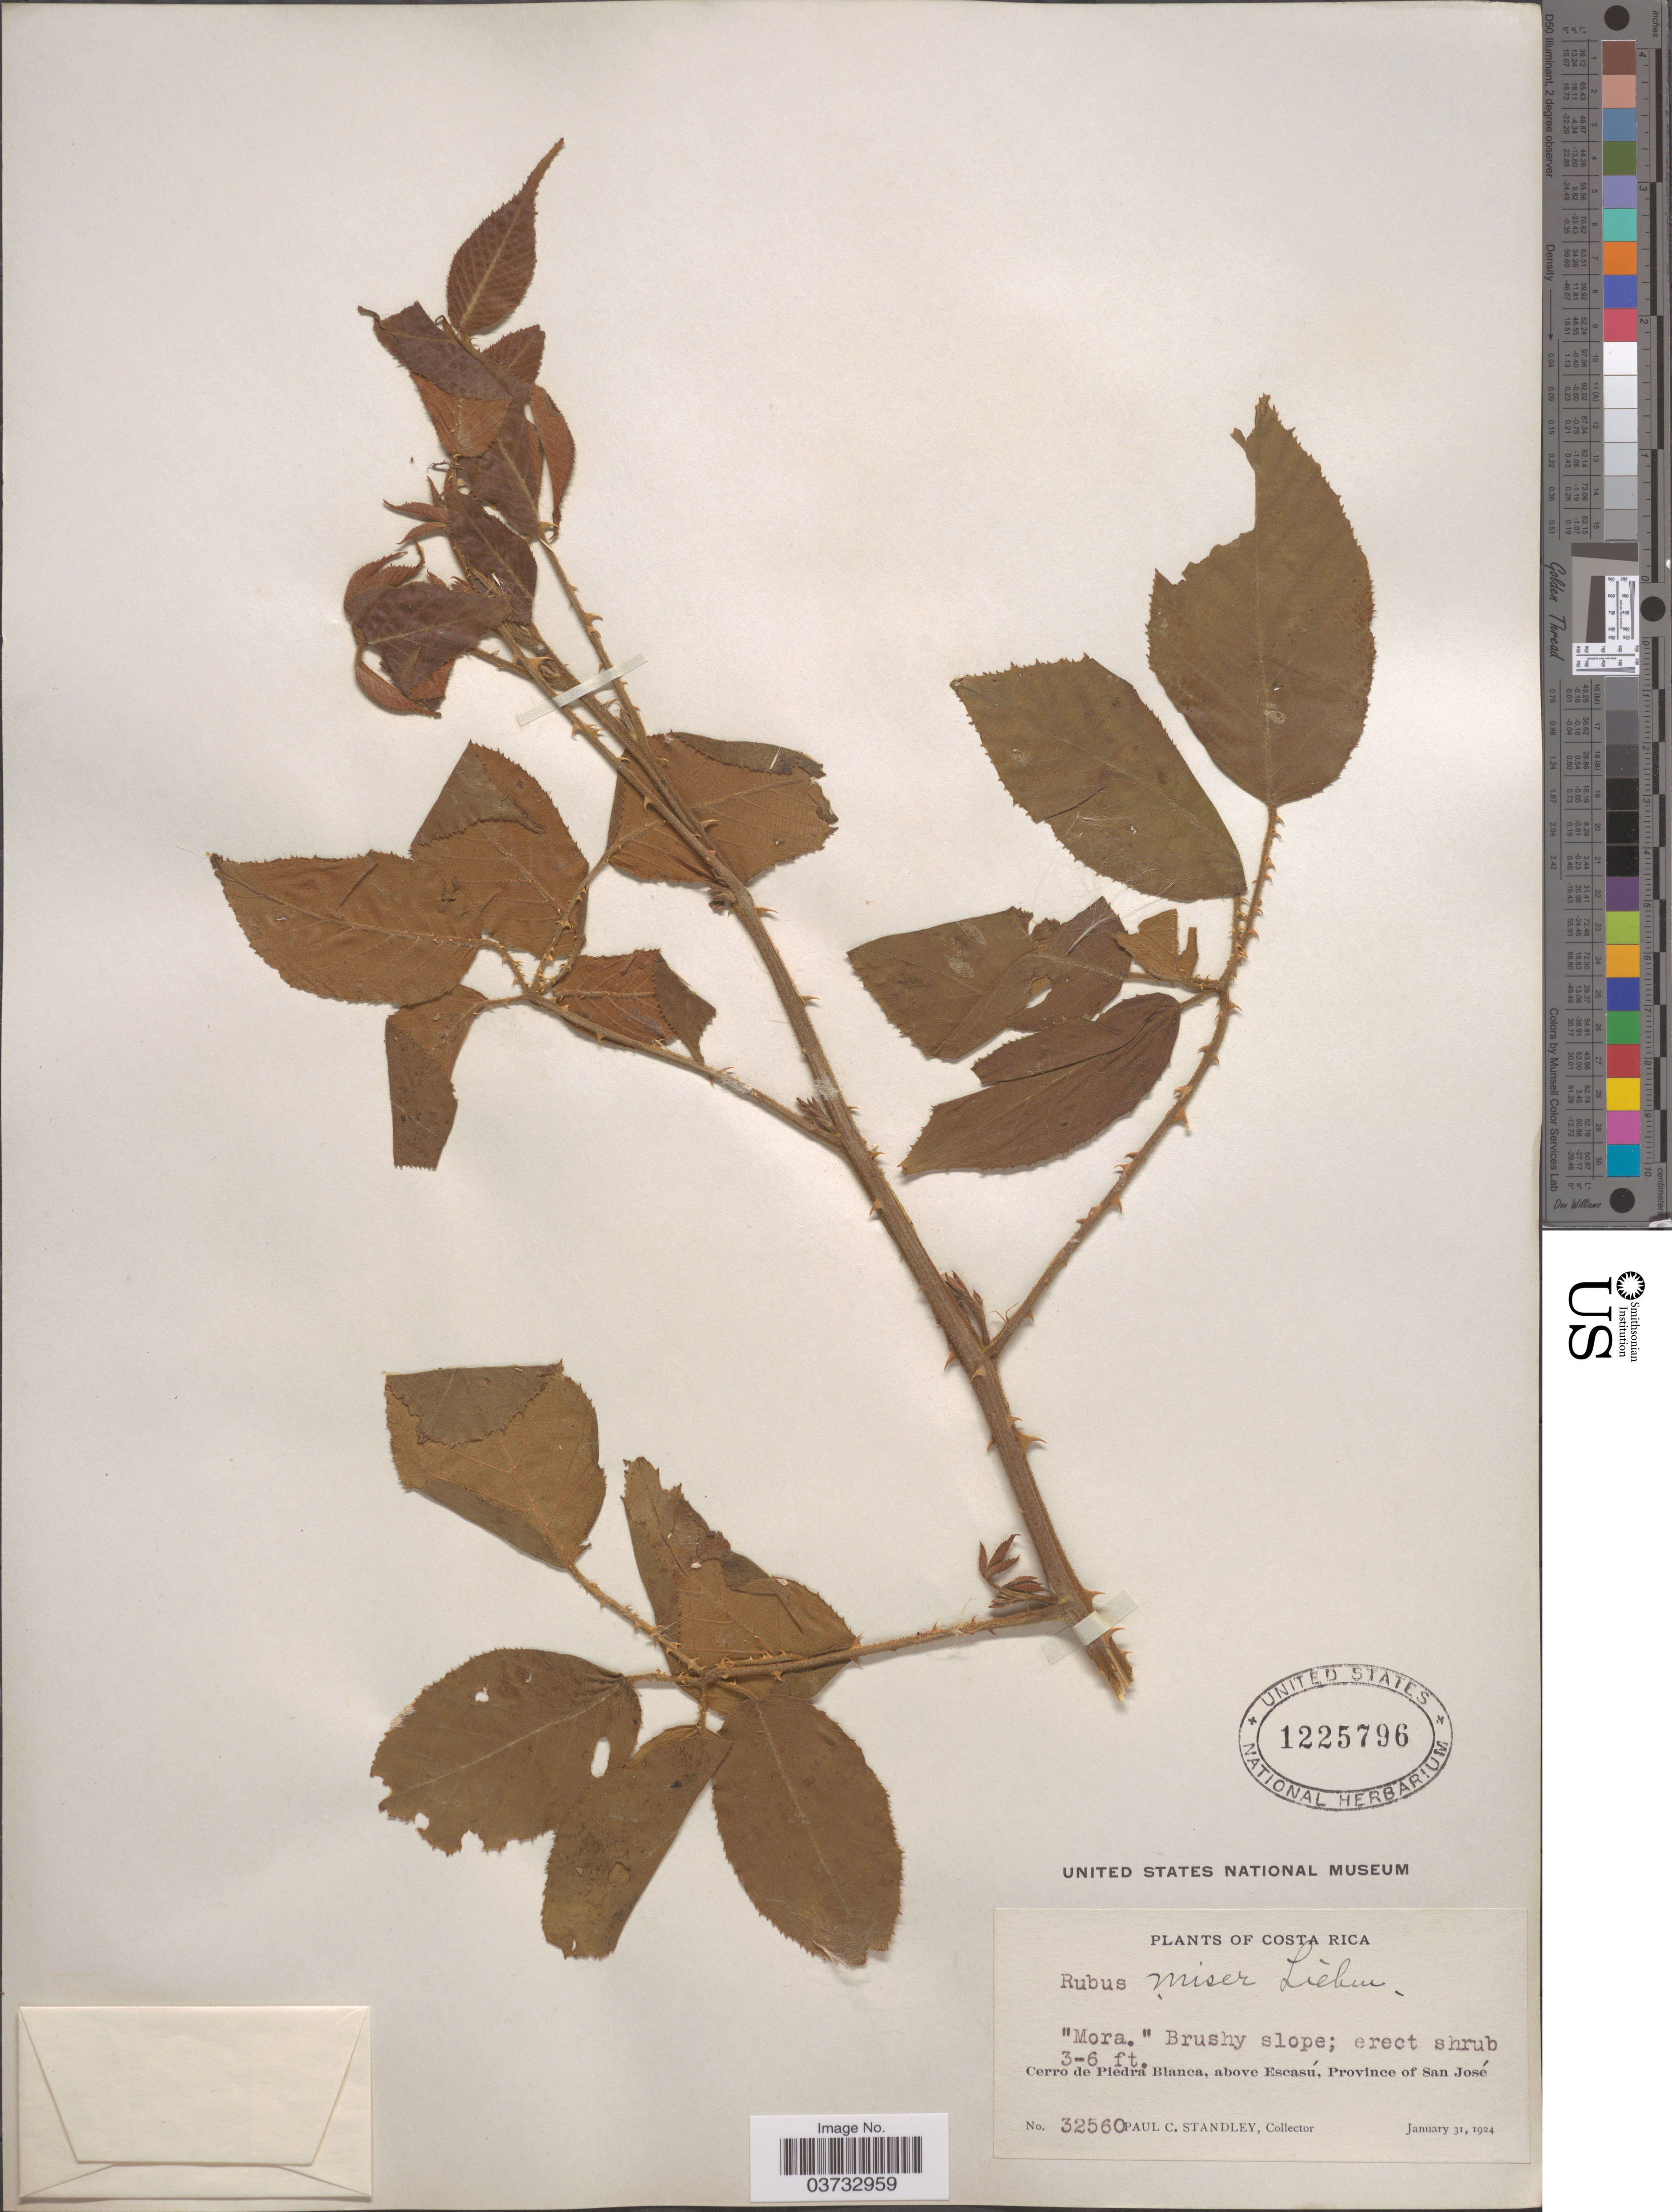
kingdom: Plantae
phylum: Tracheophyta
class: Magnoliopsida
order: Rosales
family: Rosaceae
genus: Rubus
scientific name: Rubus miser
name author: Liebm.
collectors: P. C. Standley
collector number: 32560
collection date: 1924-01-31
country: Costa Rica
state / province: San José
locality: Cerro de Piedra Blanca, above Escasú.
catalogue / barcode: US 1225796